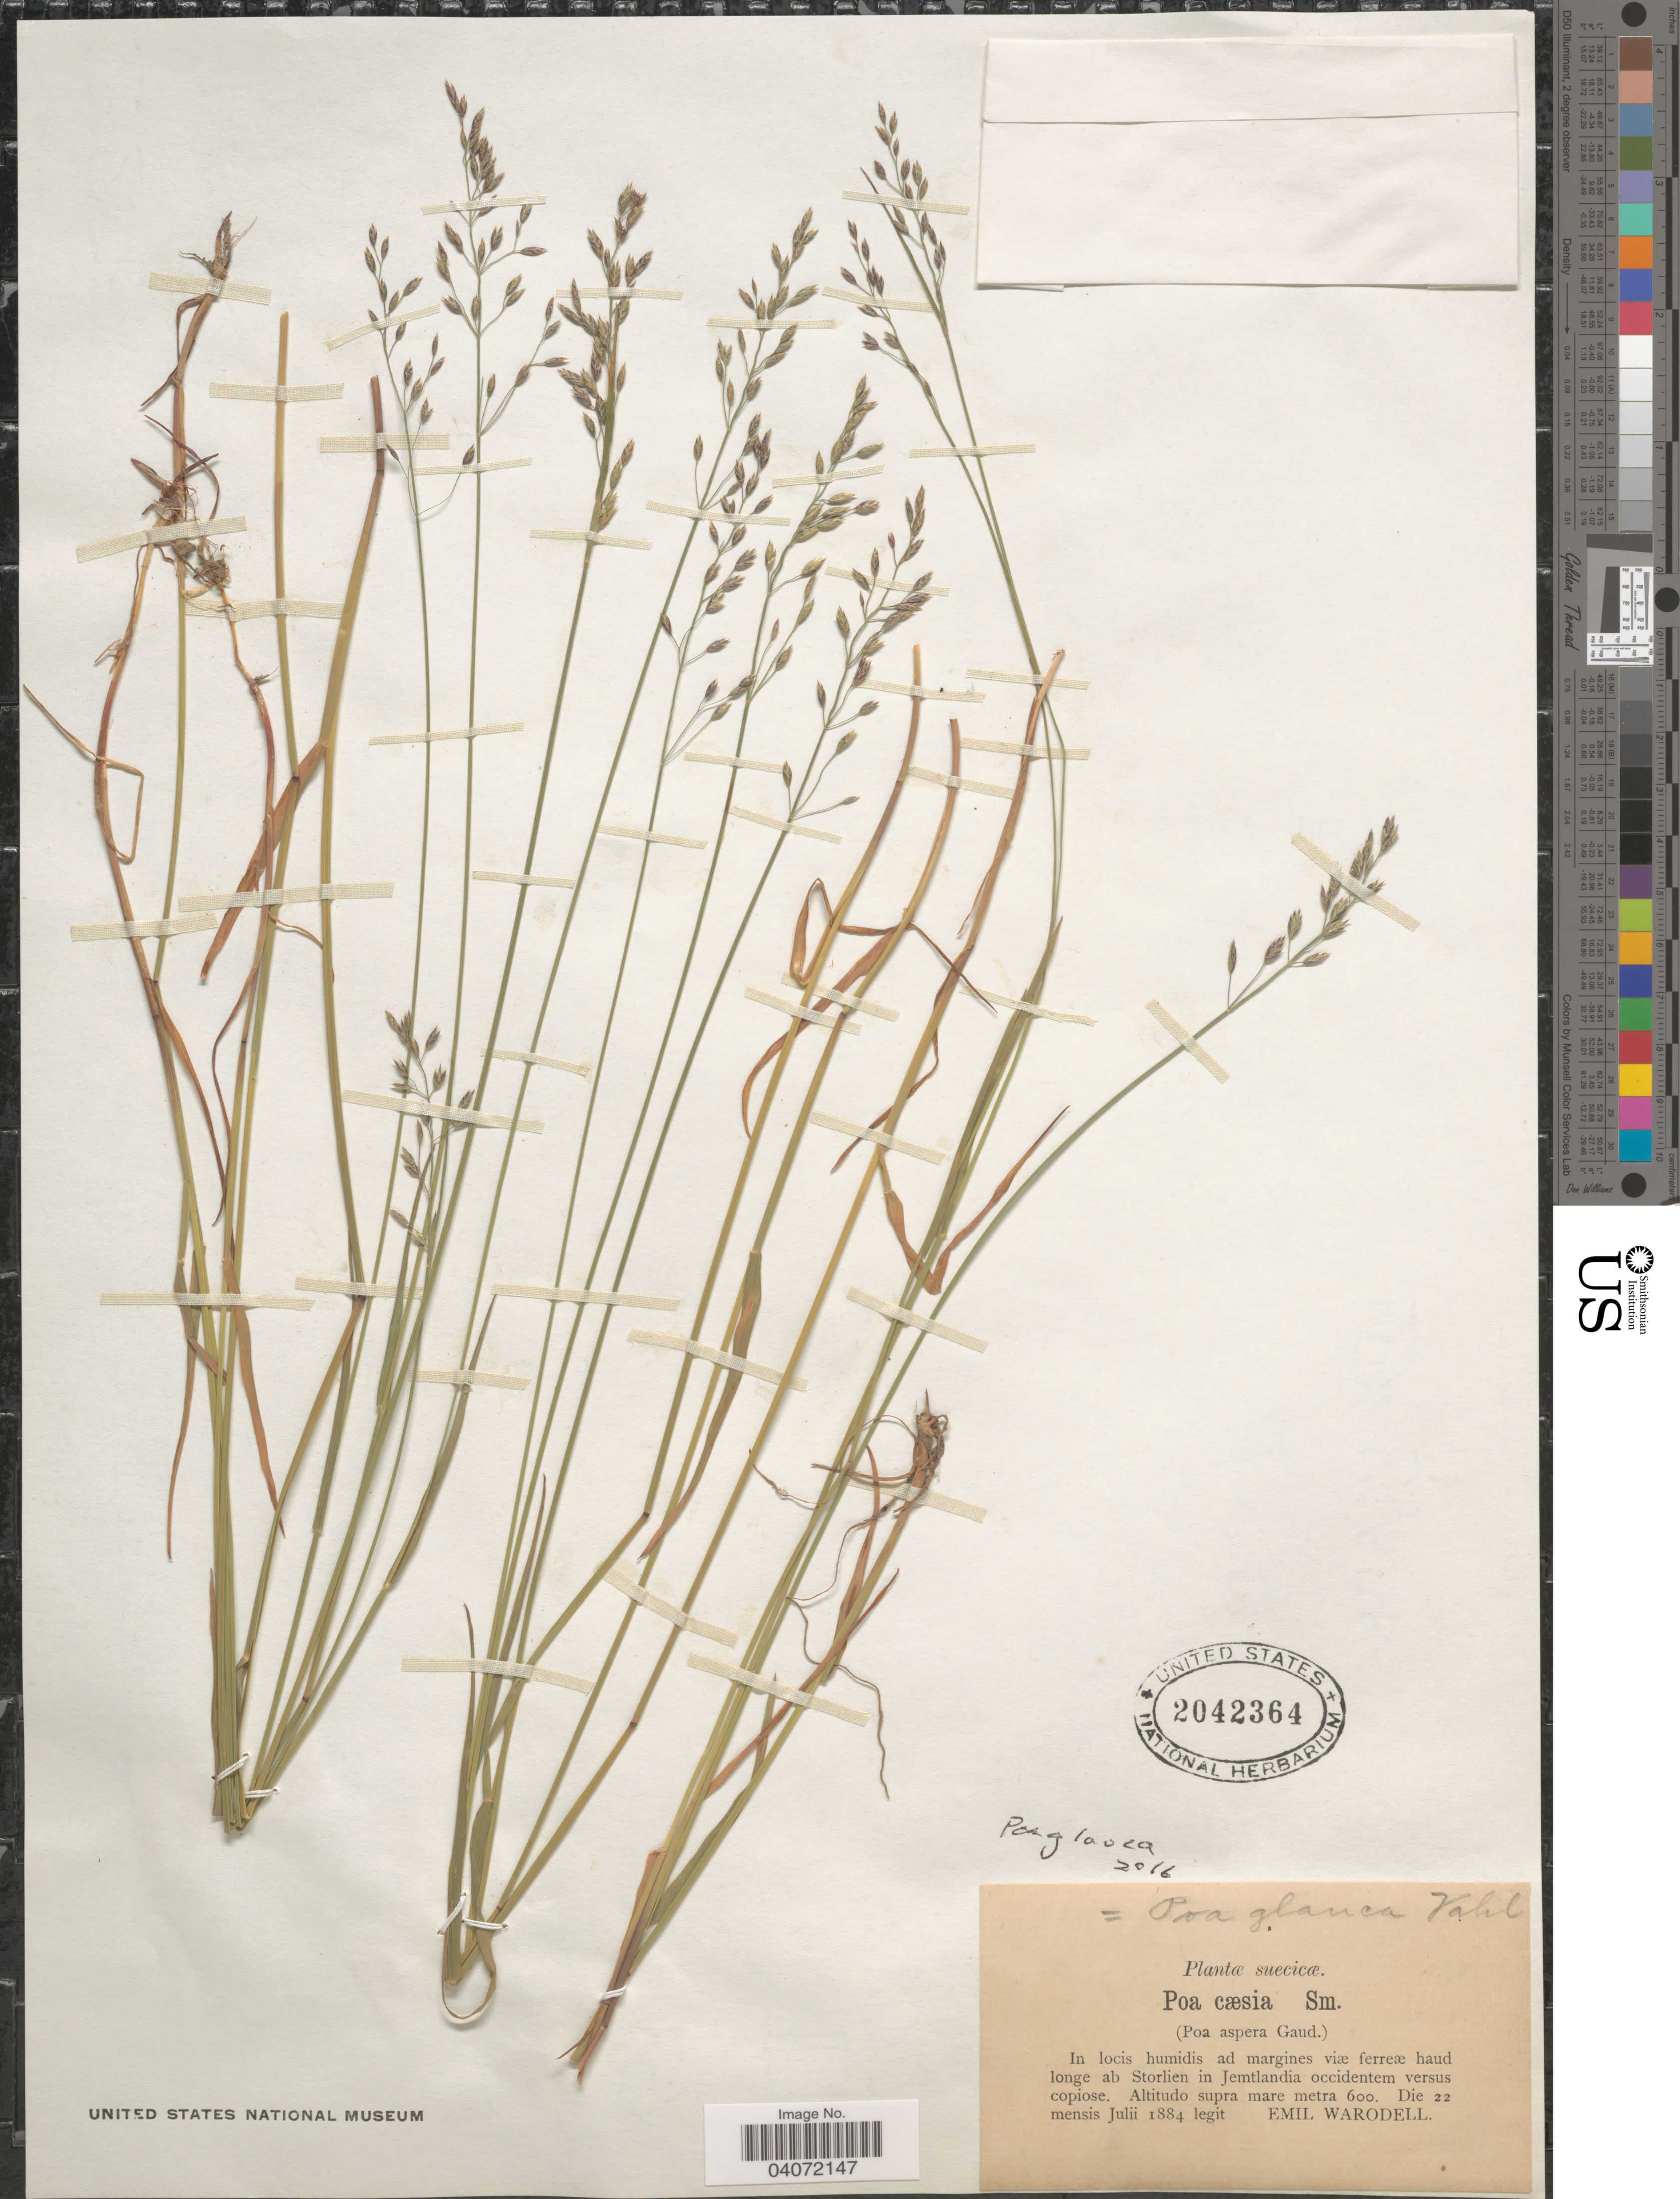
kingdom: Plantae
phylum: Tracheophyta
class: Liliopsida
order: Poales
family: Poaceae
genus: Poa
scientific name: Poa glauca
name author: Vahl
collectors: E. Warodell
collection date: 1884-07-22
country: Sweden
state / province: Jämtland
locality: Suecicæ. In locis humidis ad margines viæ ferreæ haud lonnge ab Storlien in Jemtlandia occidentem versus copiose.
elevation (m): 600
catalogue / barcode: US 2042364